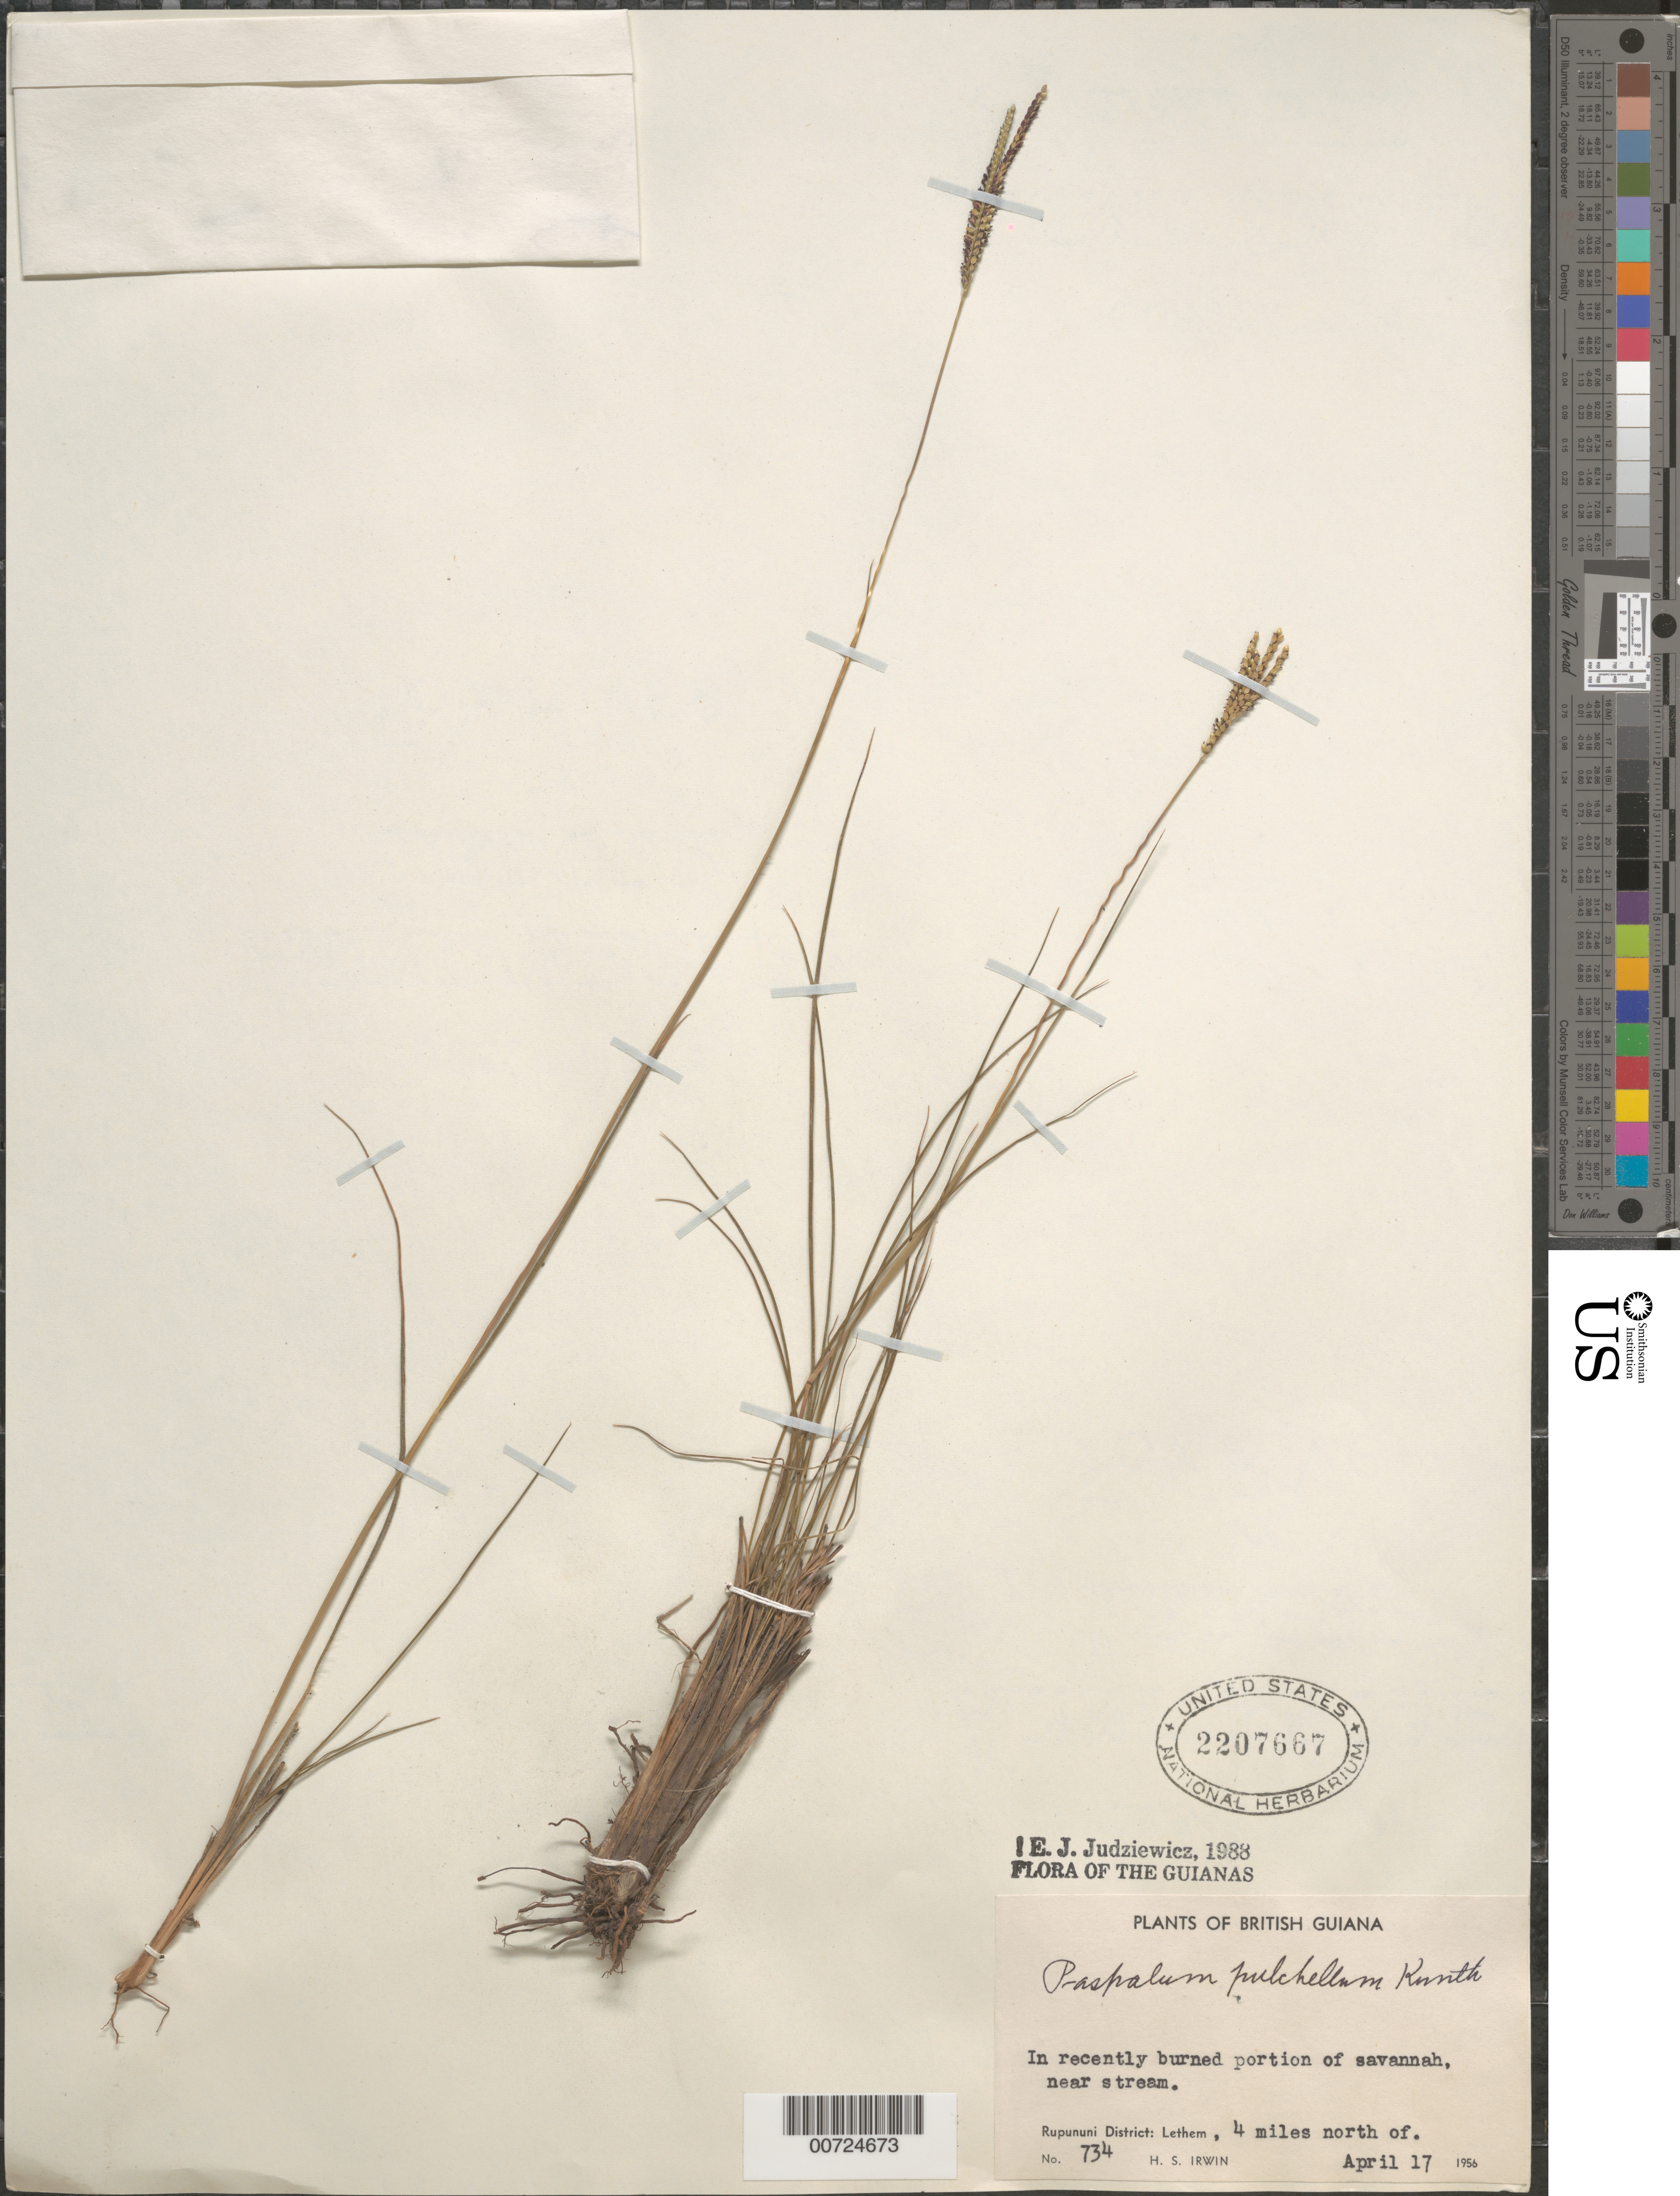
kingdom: Plantae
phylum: Tracheophyta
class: Liliopsida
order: Poales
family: Poaceae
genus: Paspalum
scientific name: Paspalum pulchellum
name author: Kunth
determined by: Judziewicz, E. J.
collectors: H. Irwin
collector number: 734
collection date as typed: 17-Apr-56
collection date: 1956-04-17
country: Guyana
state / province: U. Takutu-U. Essequibo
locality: Rupununi Dist., 4 mi. N of Lethem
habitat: Recently burned portion of savanna, near stream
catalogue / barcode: US 2207667